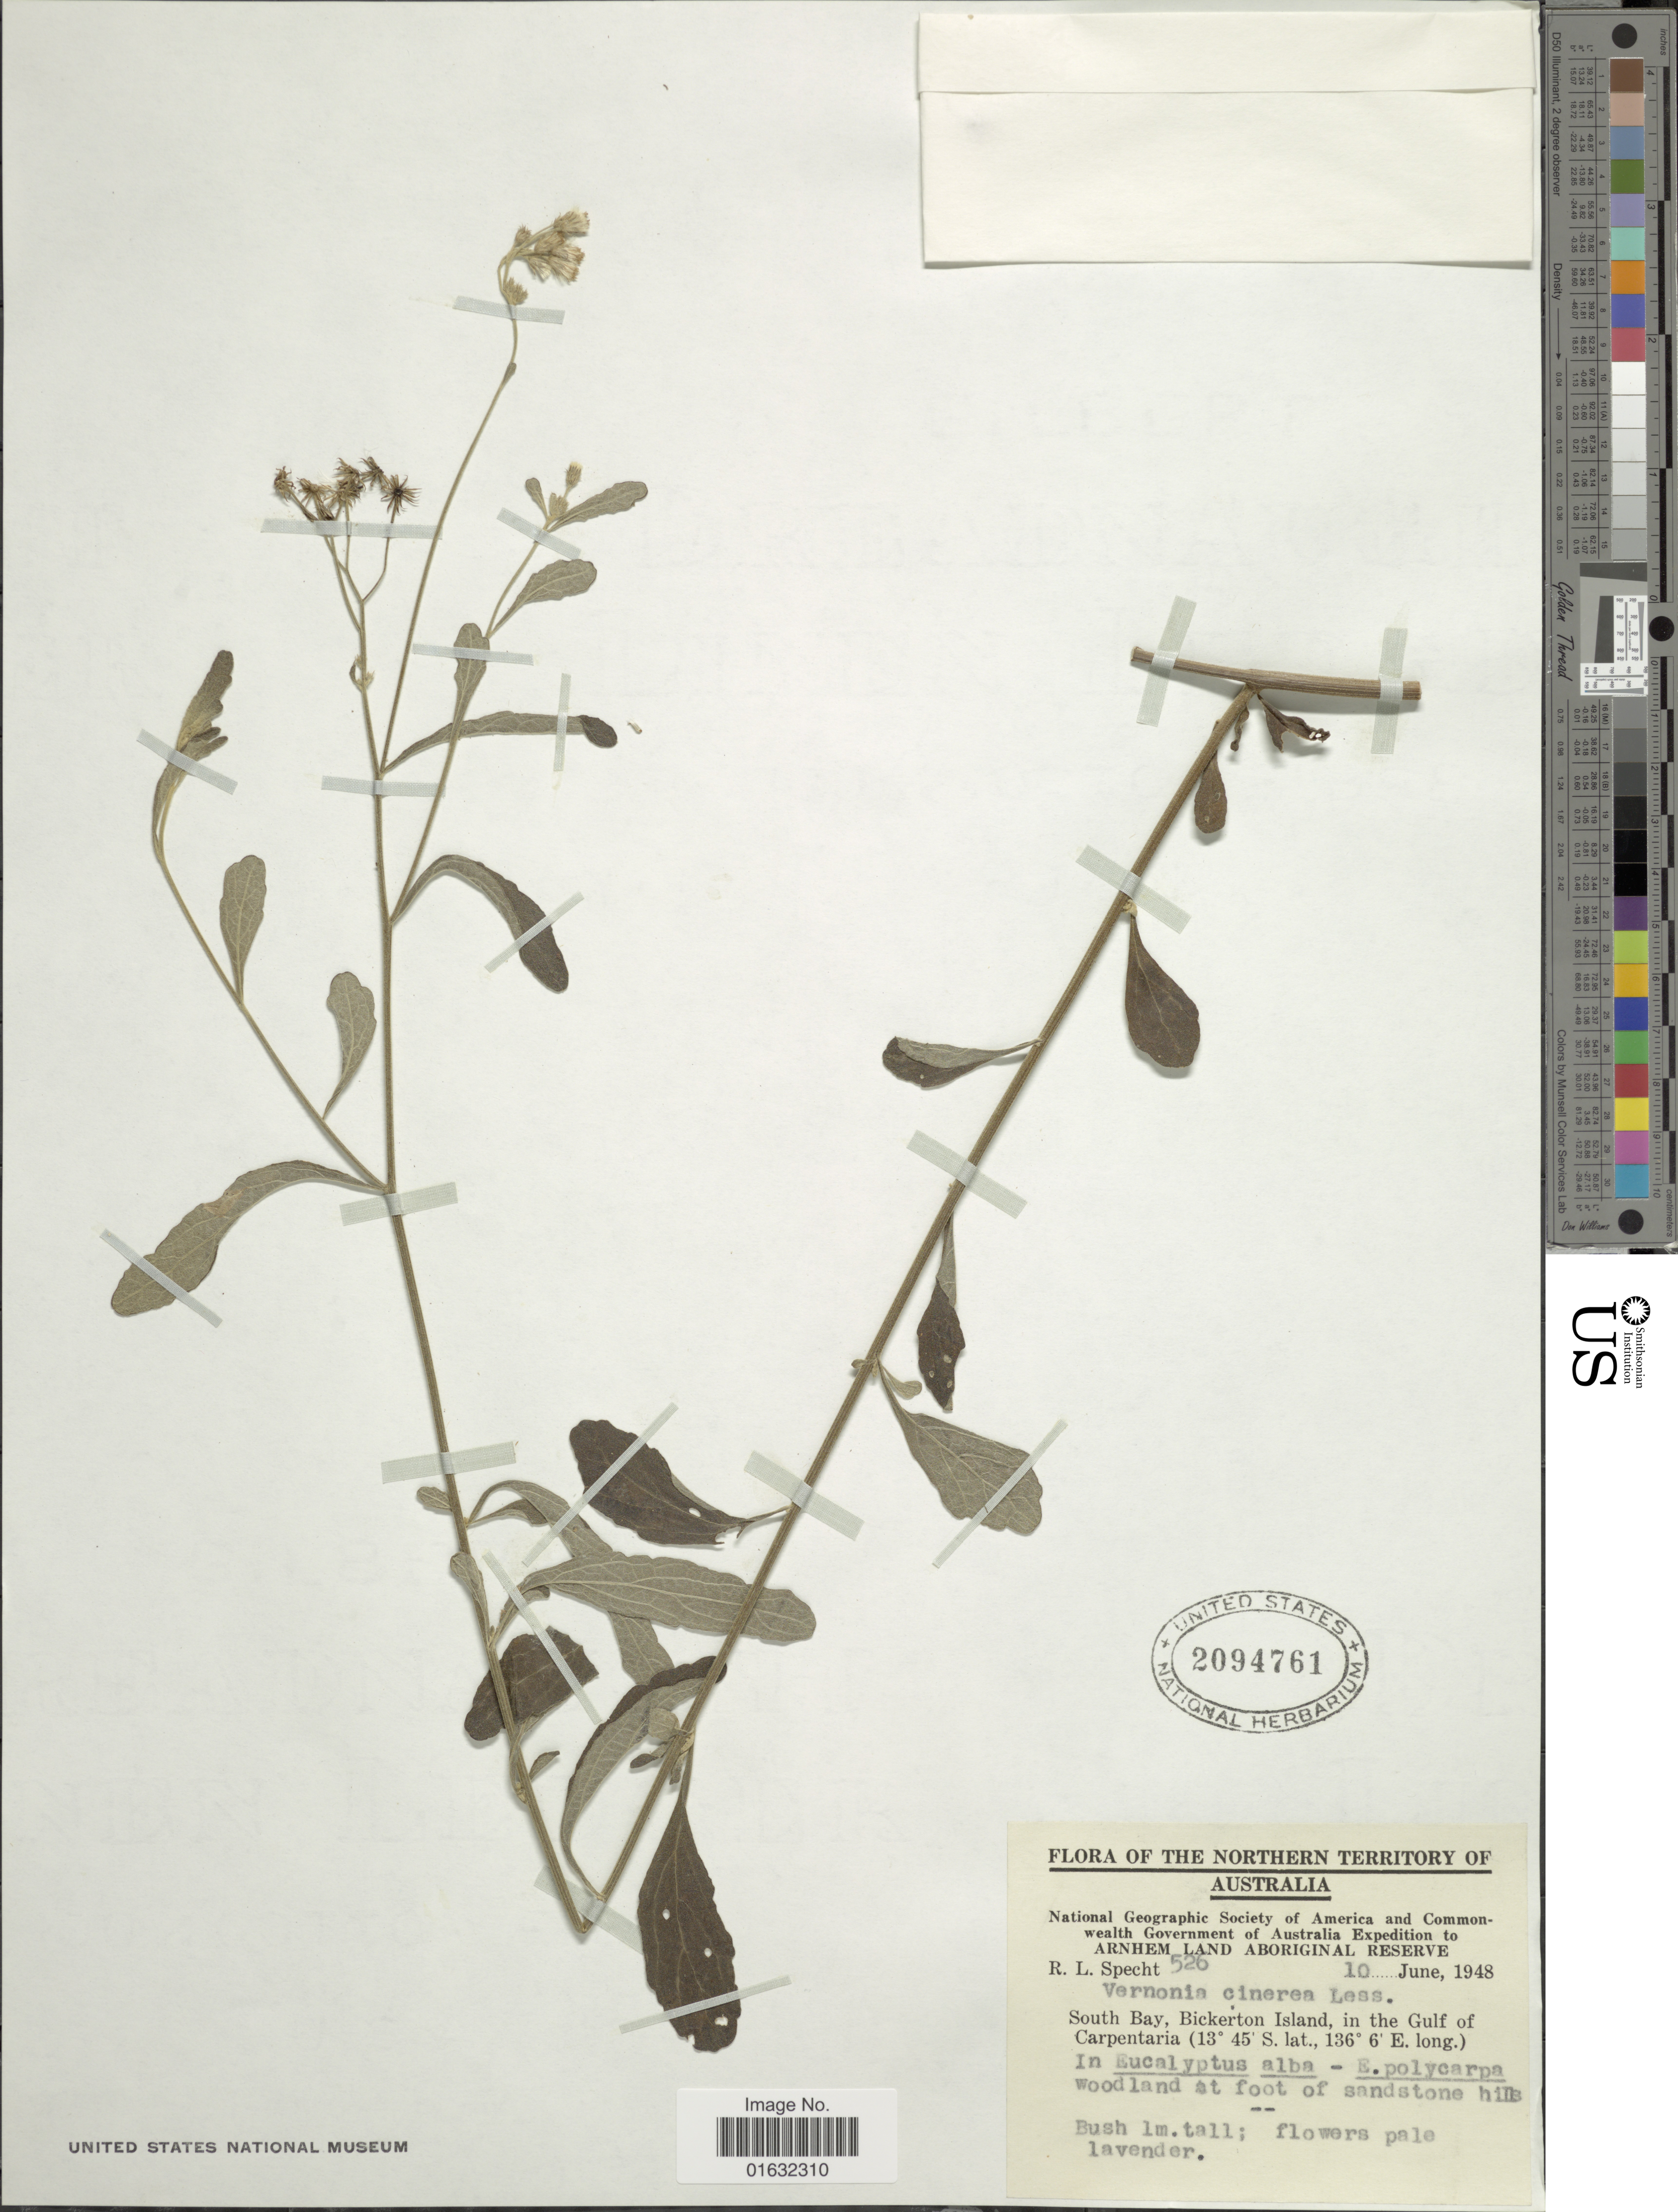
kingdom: Plantae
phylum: Tracheophyta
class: Magnoliopsida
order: Asterales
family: Asteraceae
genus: Cyanthillium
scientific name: Cyanthillium cinereum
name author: (L.) H. Rob.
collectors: R. L. Specht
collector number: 526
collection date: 1948-06-10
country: Australia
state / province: Northern Territory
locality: Arnheim Land Aboriginal Reserve, South Bay, Bickerton Island, in the Gulf of Carpentaria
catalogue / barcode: US 2094761